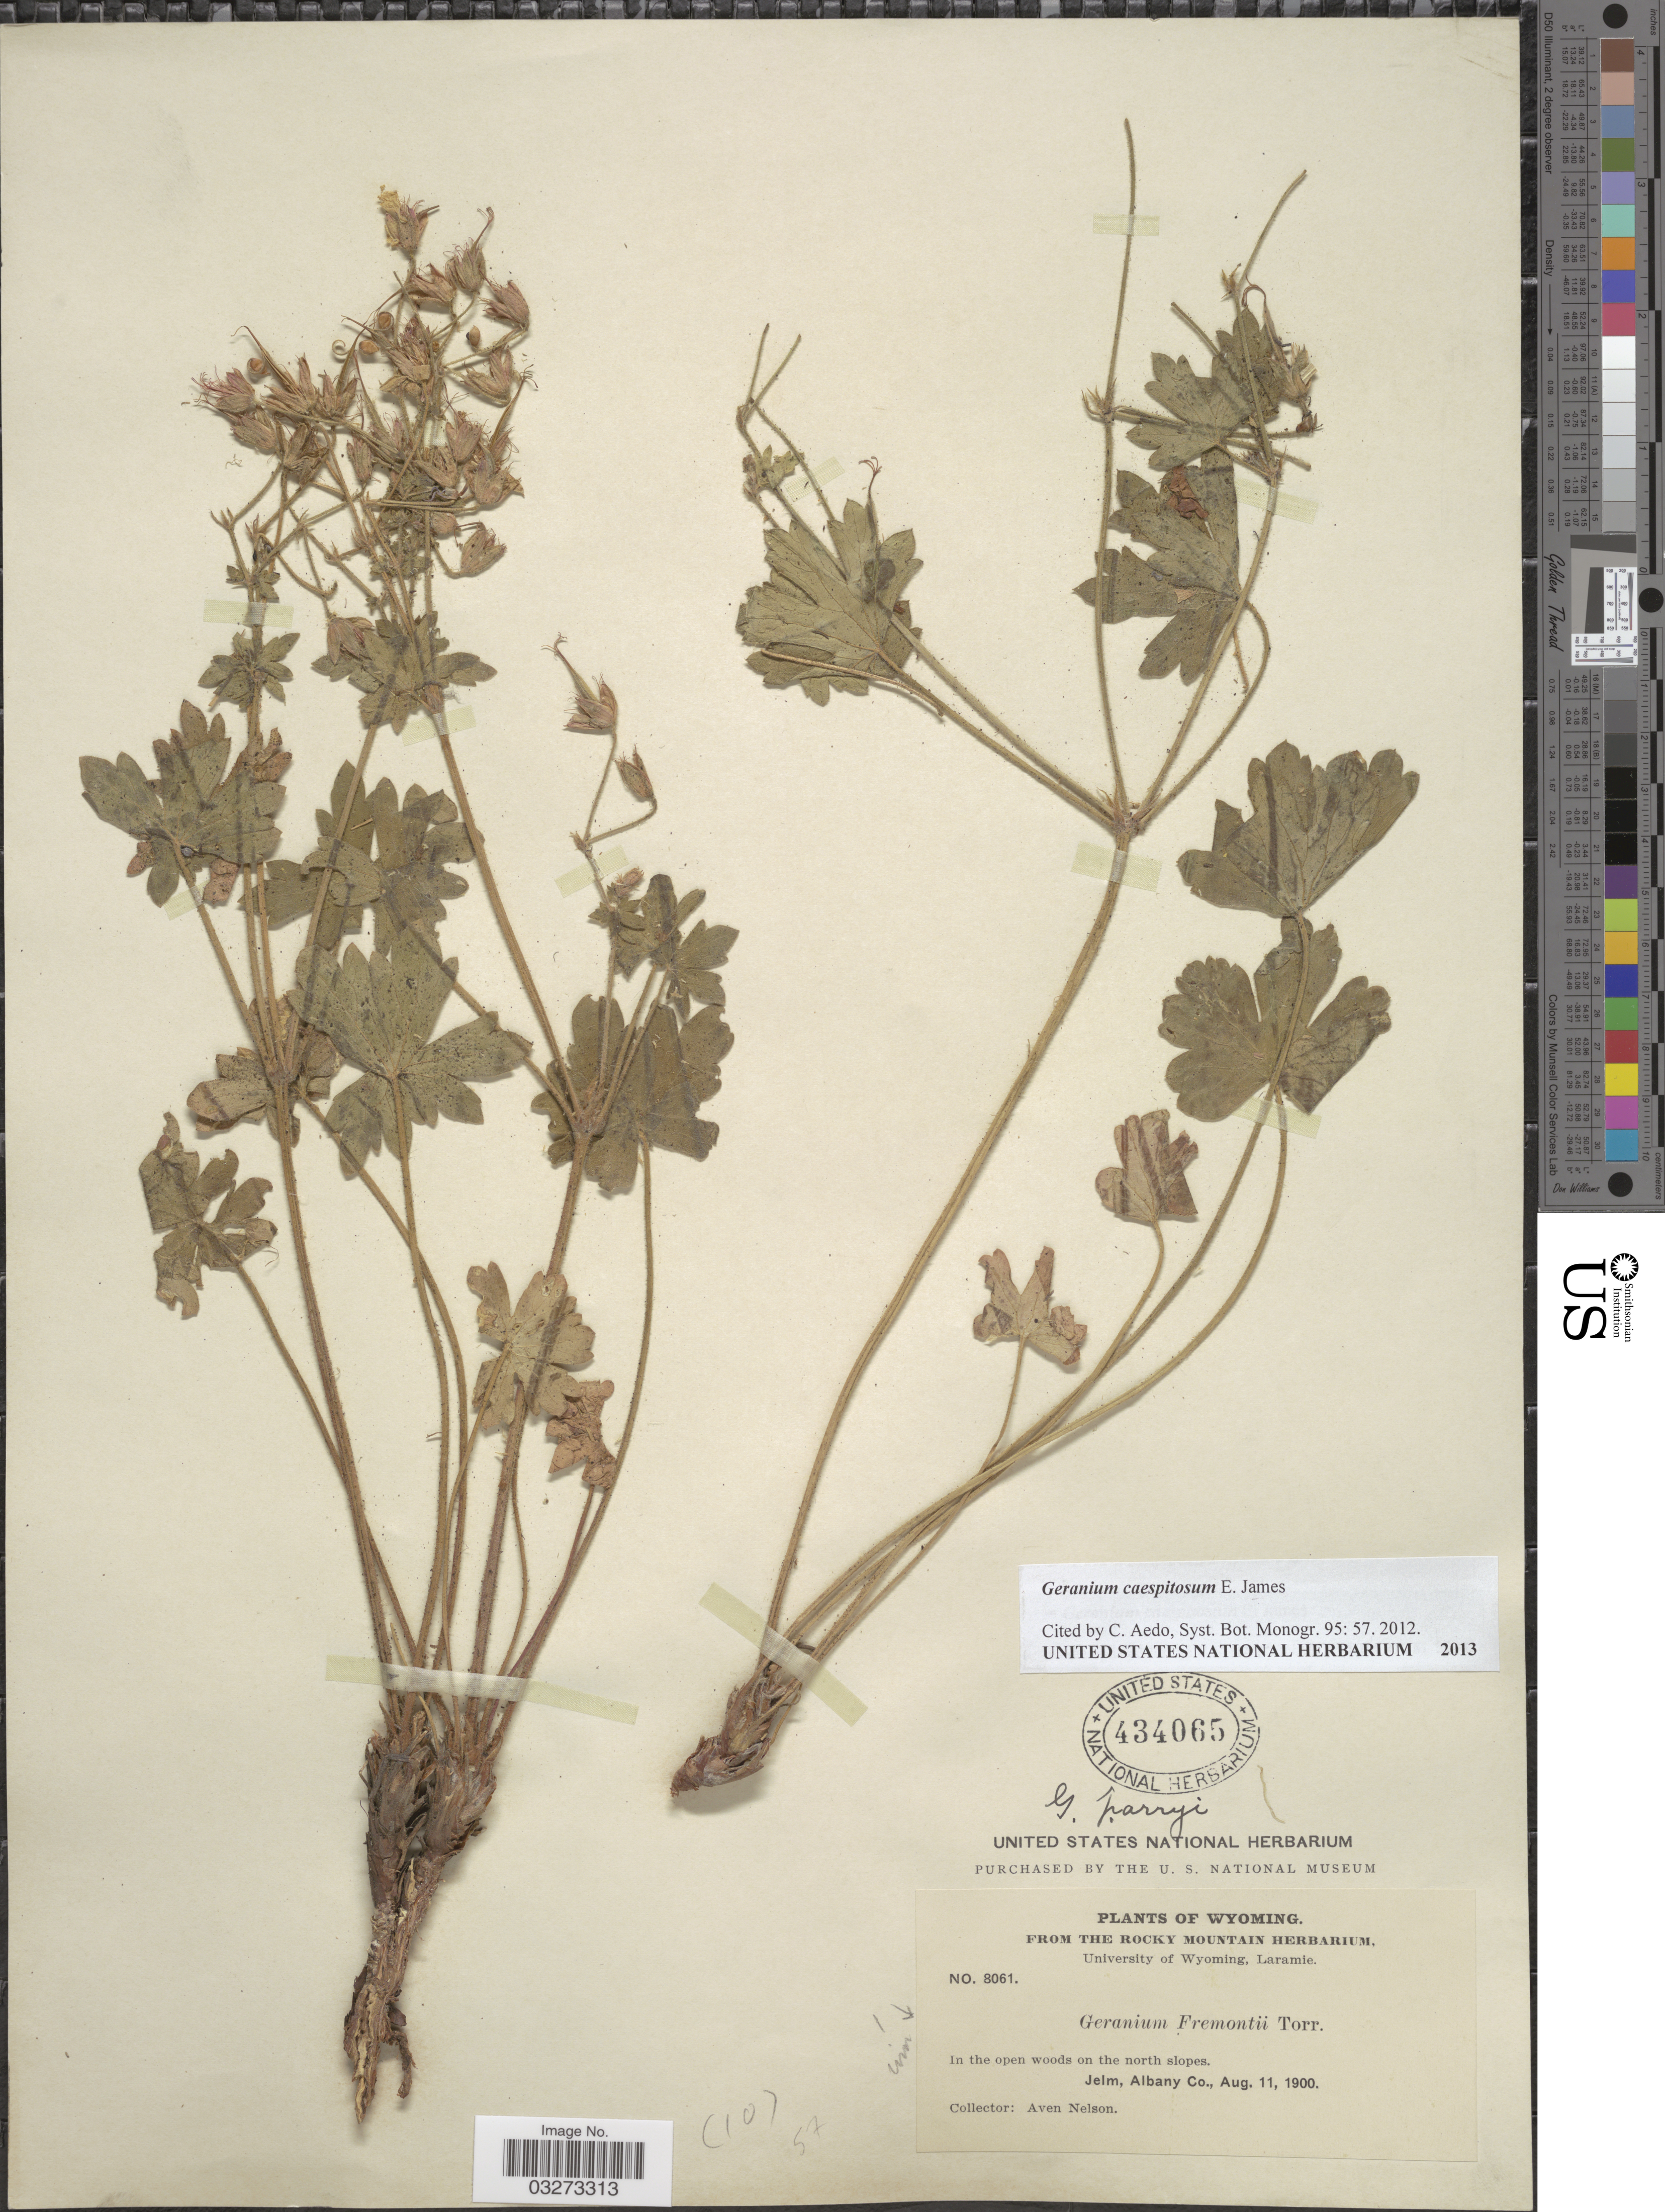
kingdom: Plantae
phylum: Tracheophyta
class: Magnoliopsida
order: Geraniales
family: Geraniaceae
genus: Geranium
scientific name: Geranium caespitosum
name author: E. James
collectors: A. Nelson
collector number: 8061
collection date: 1900-08-11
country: United States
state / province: Wyoming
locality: In the open woods on the north slopes. Jelm, Albany Co.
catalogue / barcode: US 434065